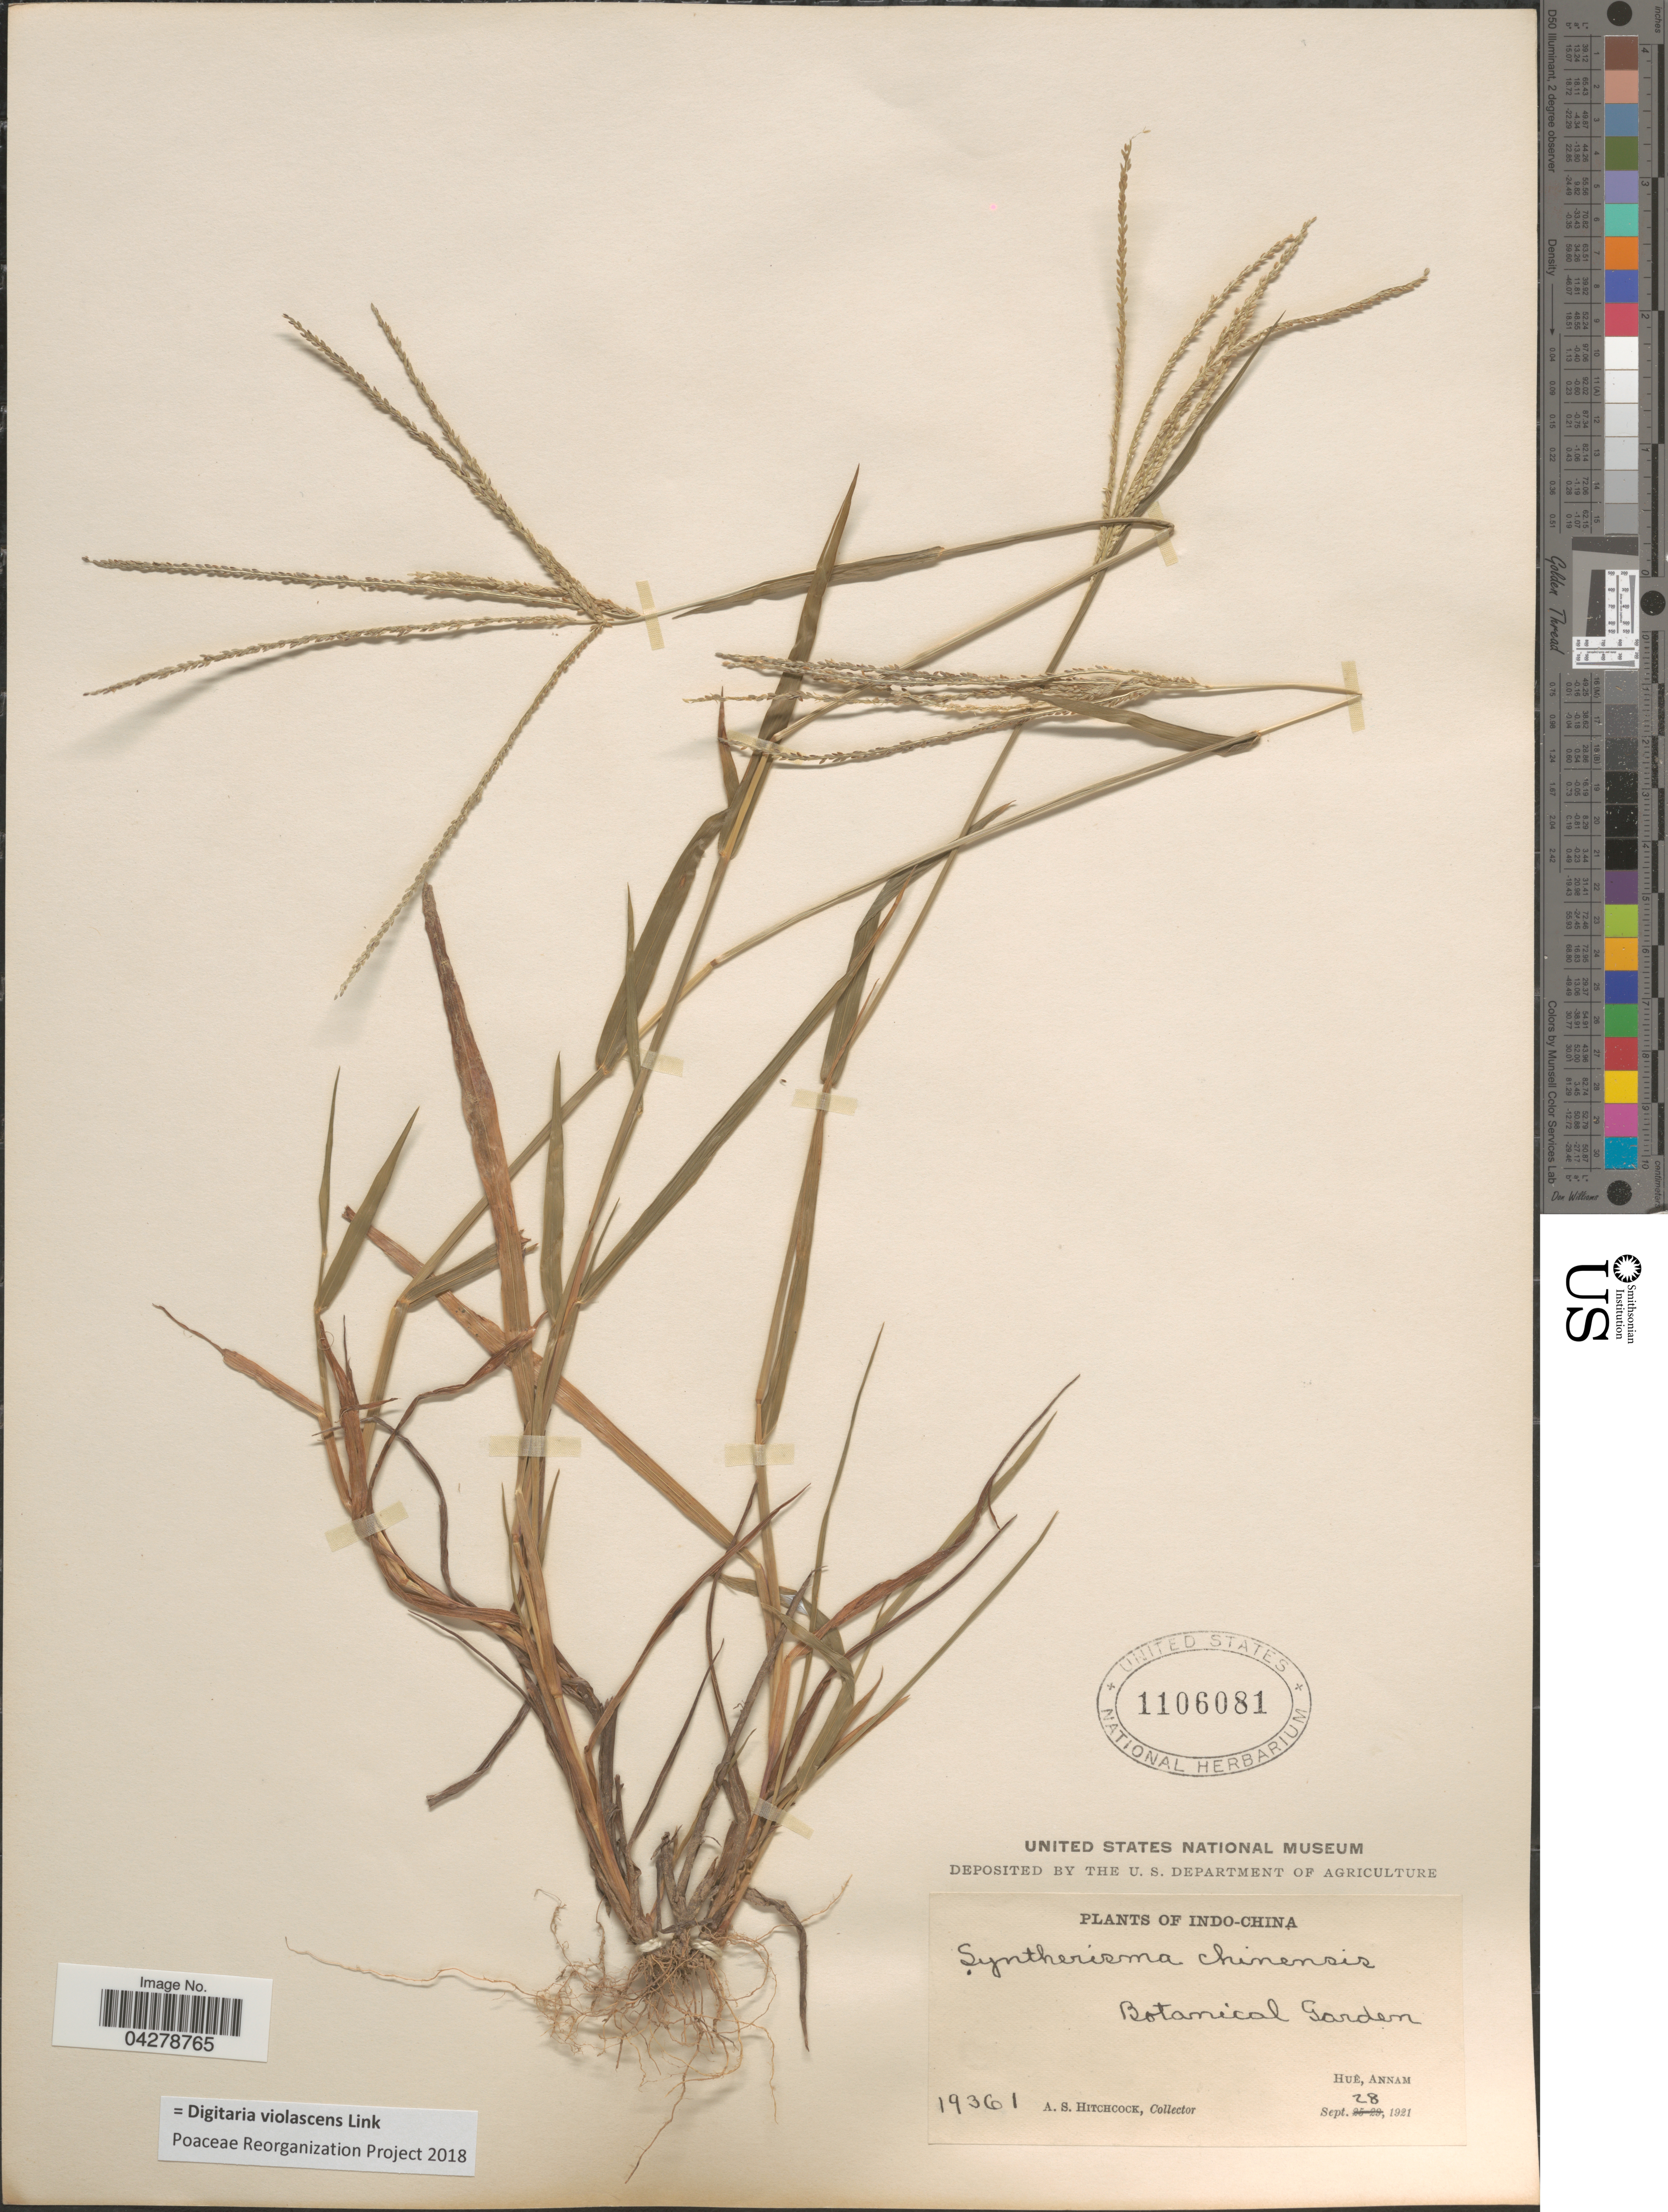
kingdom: Plantae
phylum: Tracheophyta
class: Liliopsida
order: Poales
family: Poaceae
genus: Digitaria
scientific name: Digitaria violascens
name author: Link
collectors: A. S. Hitchcock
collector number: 19361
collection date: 1921-09-28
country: Vietnam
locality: Hue, Annam.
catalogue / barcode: US 1106081